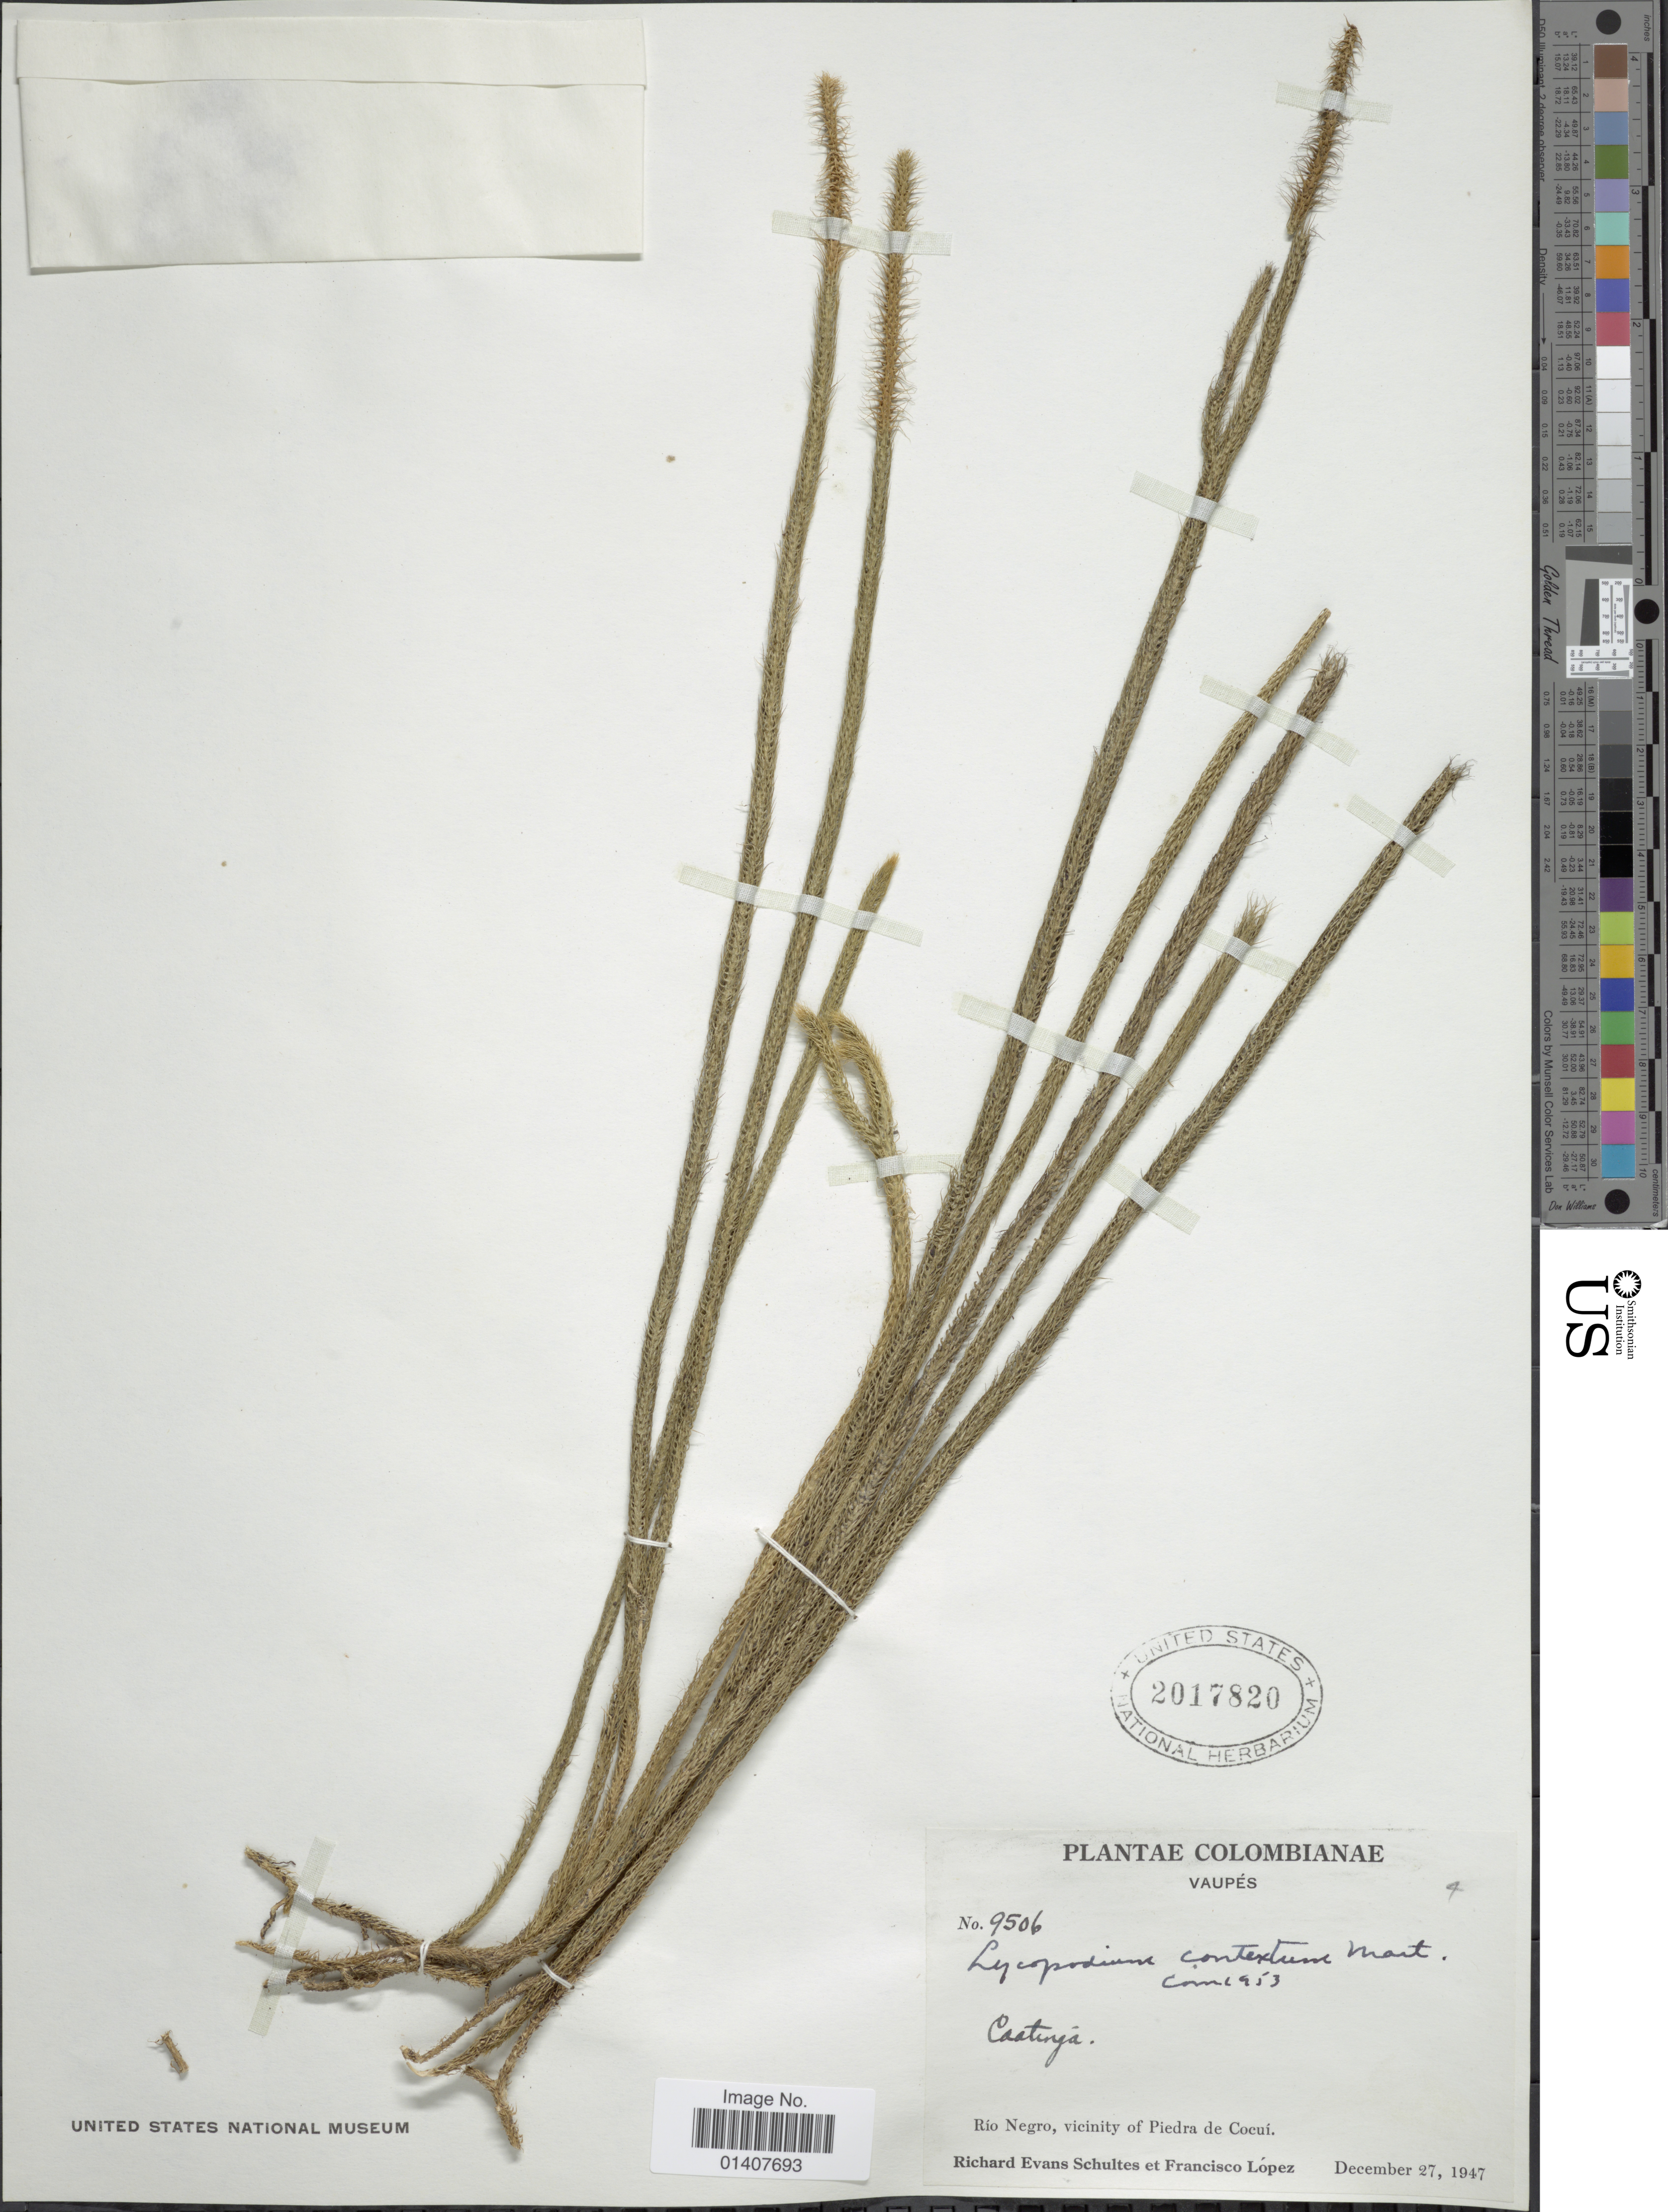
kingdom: Plantae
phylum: Tracheophyta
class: Lycopodiopsida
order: Lycopodiales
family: Lycopodiaceae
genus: Pseudolycopodiella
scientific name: Pseudolycopodiella contexta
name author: (C. Mart.) Holub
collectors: R. E. Schultes & F. Lopéz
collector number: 9506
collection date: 1947-12-27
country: Colombia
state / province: Vaupés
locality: Rio Negro, vicinity of Piedra de Cocui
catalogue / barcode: US 2017820